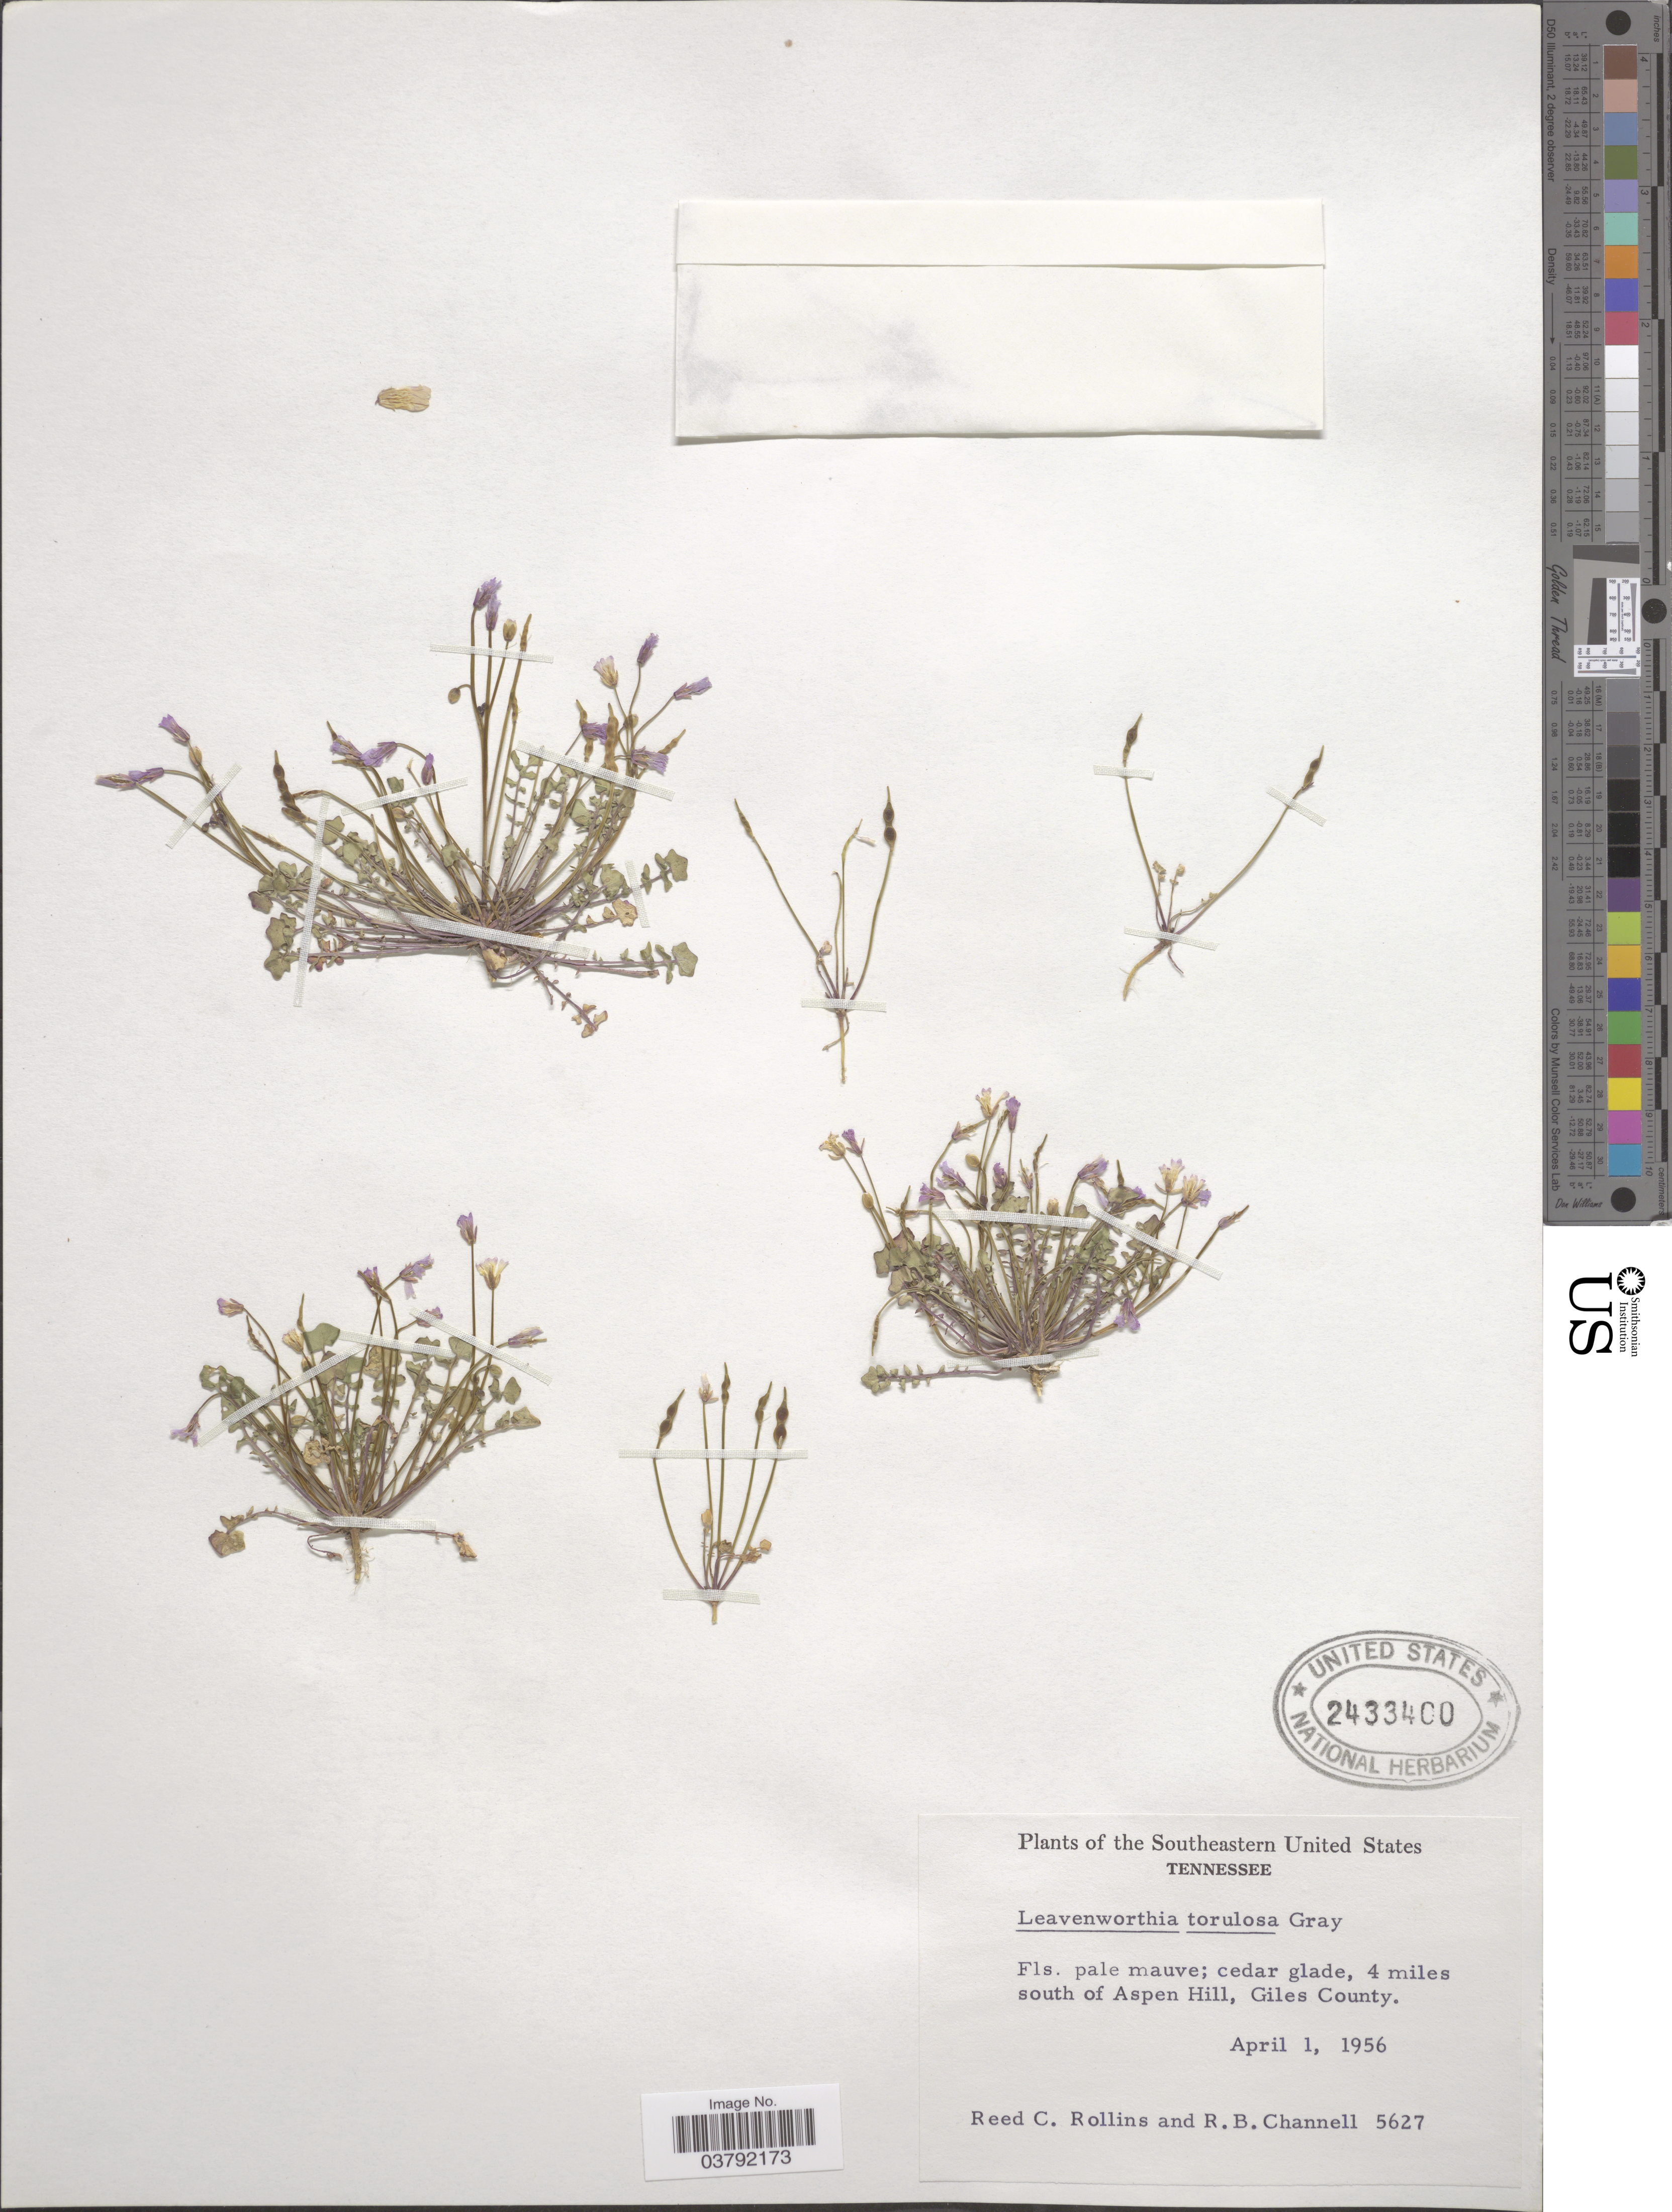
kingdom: Plantae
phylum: Tracheophyta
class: Magnoliopsida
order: Brassicales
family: Brassicaceae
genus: Leavenworthia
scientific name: Leavenworthia torulosa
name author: A. Gray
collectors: R. C. Rollins & R. B. Channell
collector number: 5627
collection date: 1956-04-01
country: United States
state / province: Tennessee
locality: Cedar glade, 4 miles south of Aspen Hill, Giles County.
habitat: cedar glade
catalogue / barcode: US 2433400